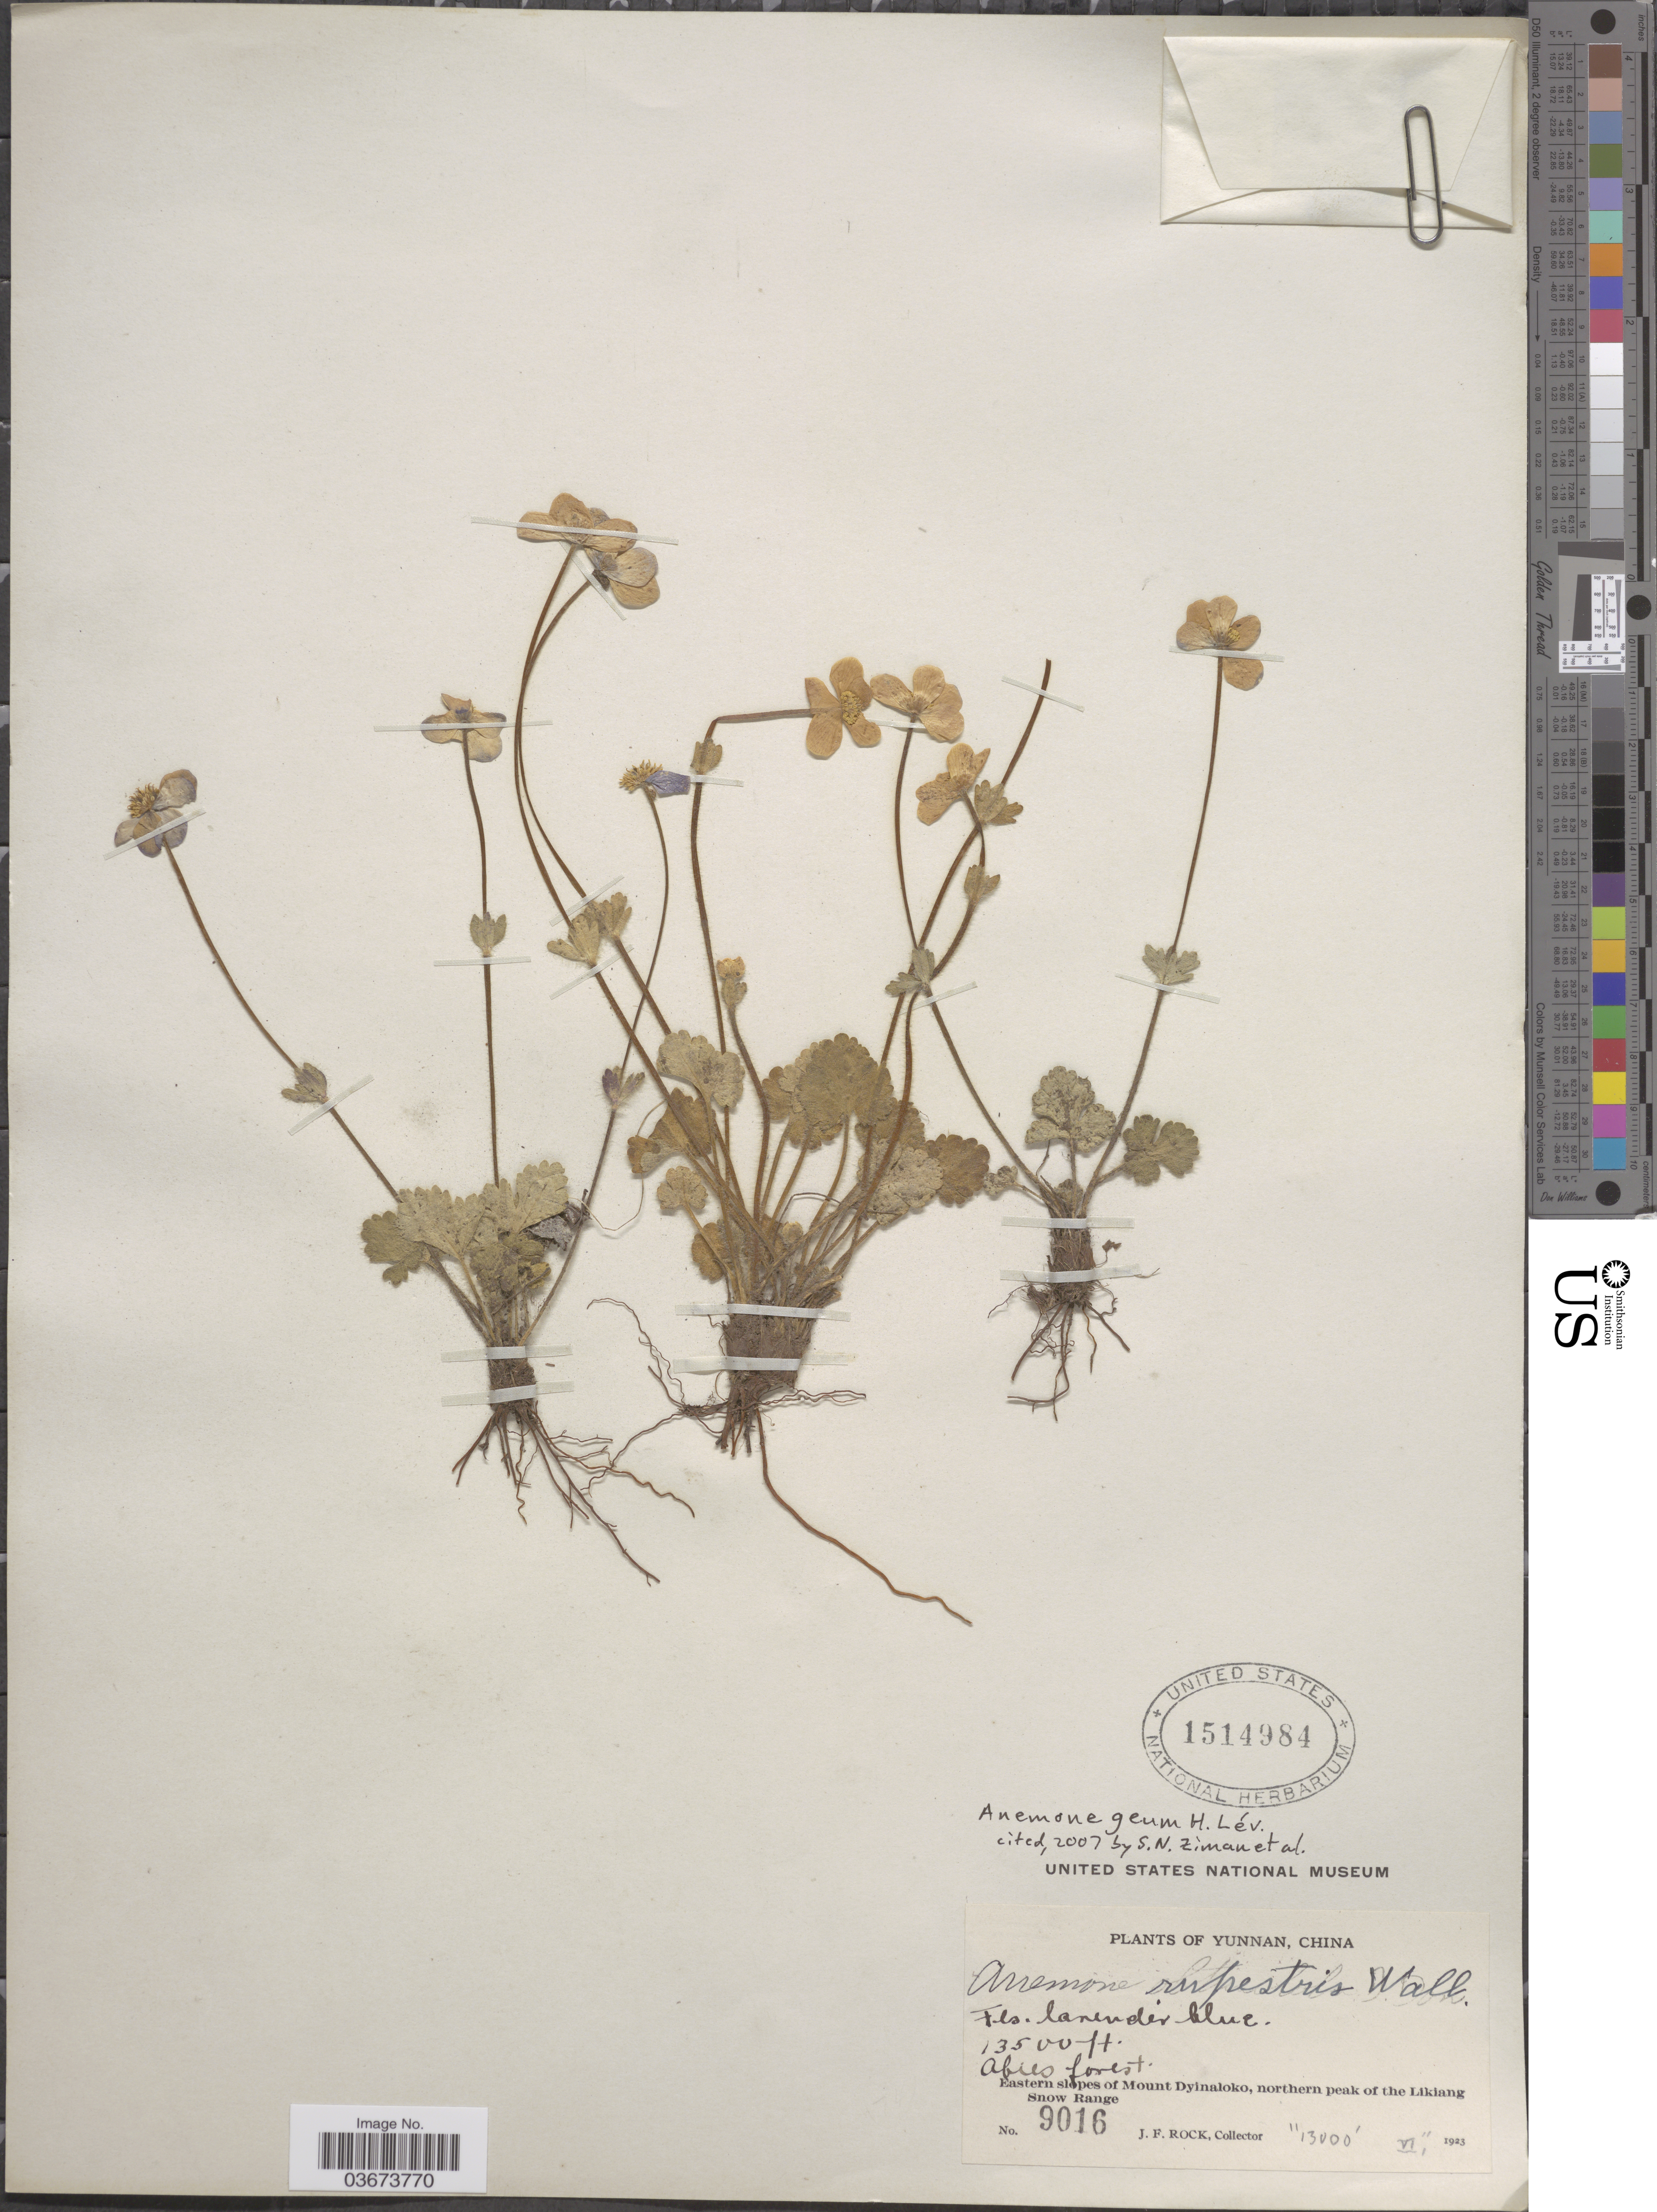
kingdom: Plantae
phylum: Tracheophyta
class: Magnoliopsida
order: Ranunculales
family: Ranunculaceae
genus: Anemone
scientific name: Anemone geum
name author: H. Lév.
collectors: J. Rock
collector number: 9016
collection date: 1923-06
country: China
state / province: Yunnan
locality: Eastern slopes of Mount Dyinaloko, northern peak of the Likiang Snow Range.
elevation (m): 4115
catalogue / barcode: US 1514984